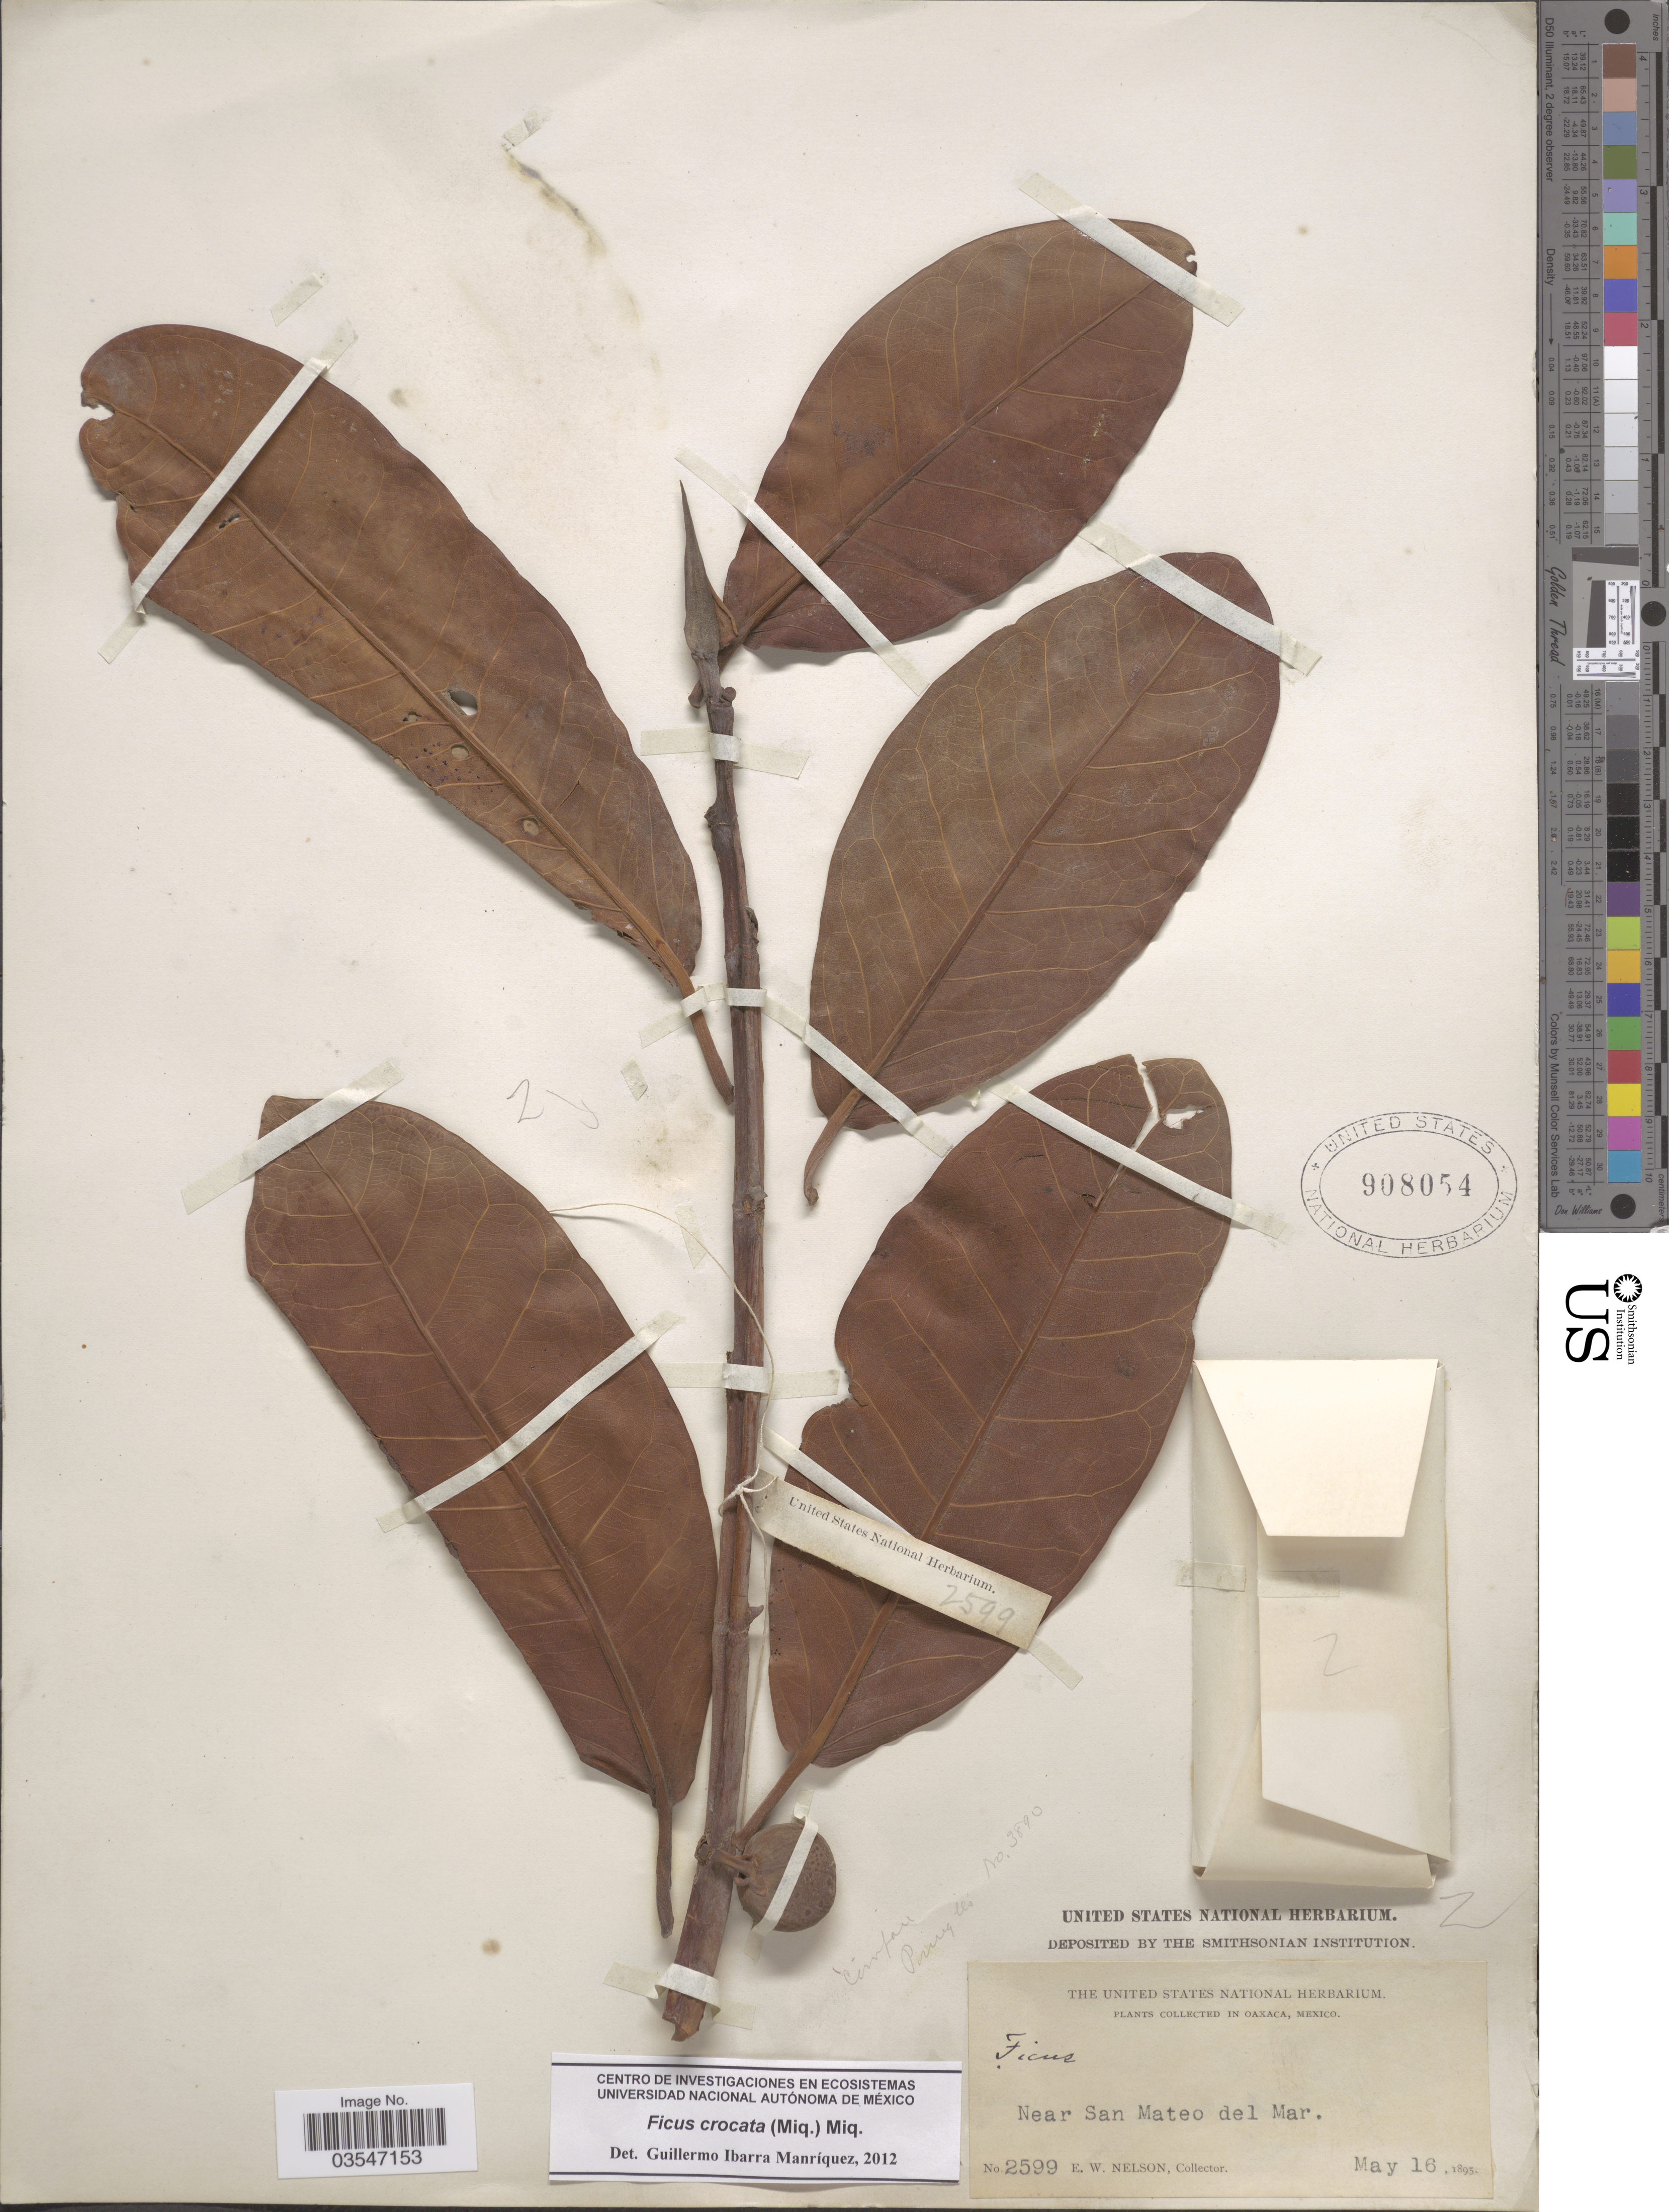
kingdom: Plantae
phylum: Tracheophyta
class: Magnoliopsida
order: Rosales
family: Moraceae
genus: Ficus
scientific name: Ficus crocata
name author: (Miq.) Miq.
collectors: E. W. Nelson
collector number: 2599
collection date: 1895-05-16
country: Mexico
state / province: Oaxaca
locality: Near San Mateo del Mar.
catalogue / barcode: US 908054